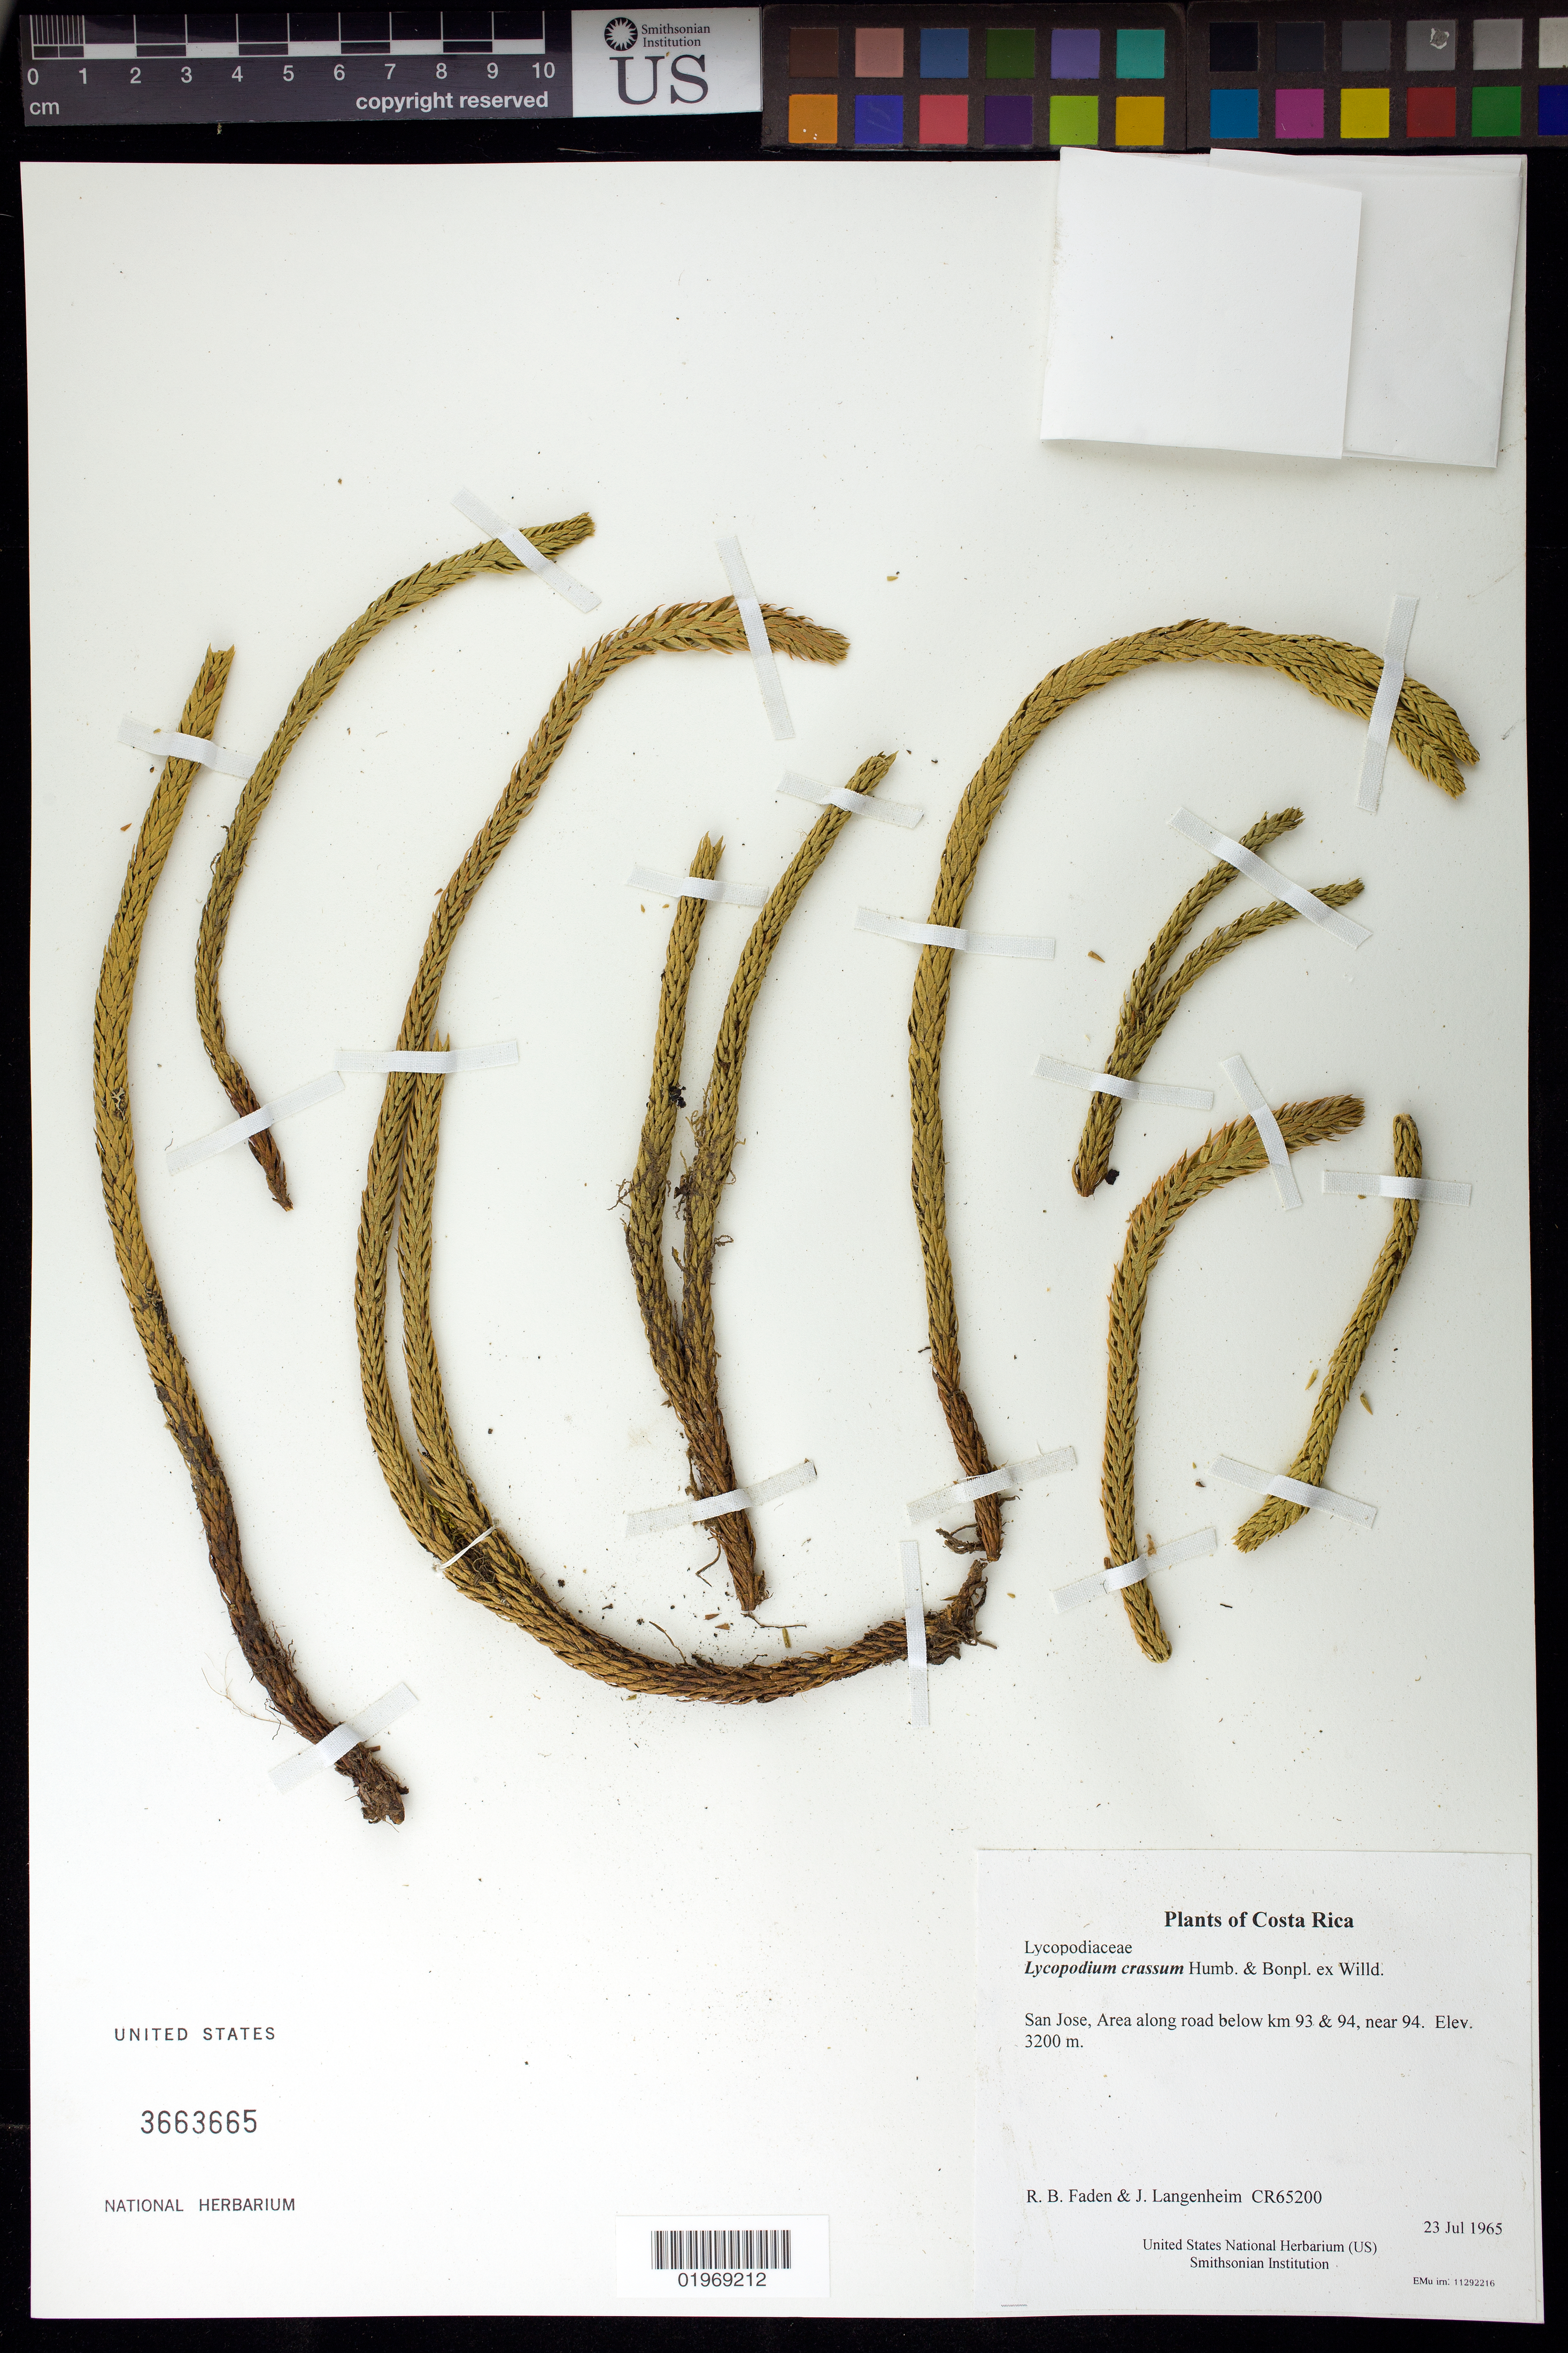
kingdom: Plantae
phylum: Tracheophyta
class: Lycopodiopsida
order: Lycopodiales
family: Lycopodiaceae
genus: Phlegmariurus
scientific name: Phlegmariurus crassus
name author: (Humb. & Bonpl. ex Willd.) B. Øllg.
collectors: R. B. Faden & J. Langenheim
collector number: CR65200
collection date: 1965-07-23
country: Costa Rica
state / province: San Jose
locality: Area along road below km 93 & 94, near 94.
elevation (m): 3200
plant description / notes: Field note book says L. erickssonii.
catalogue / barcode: US 3663665